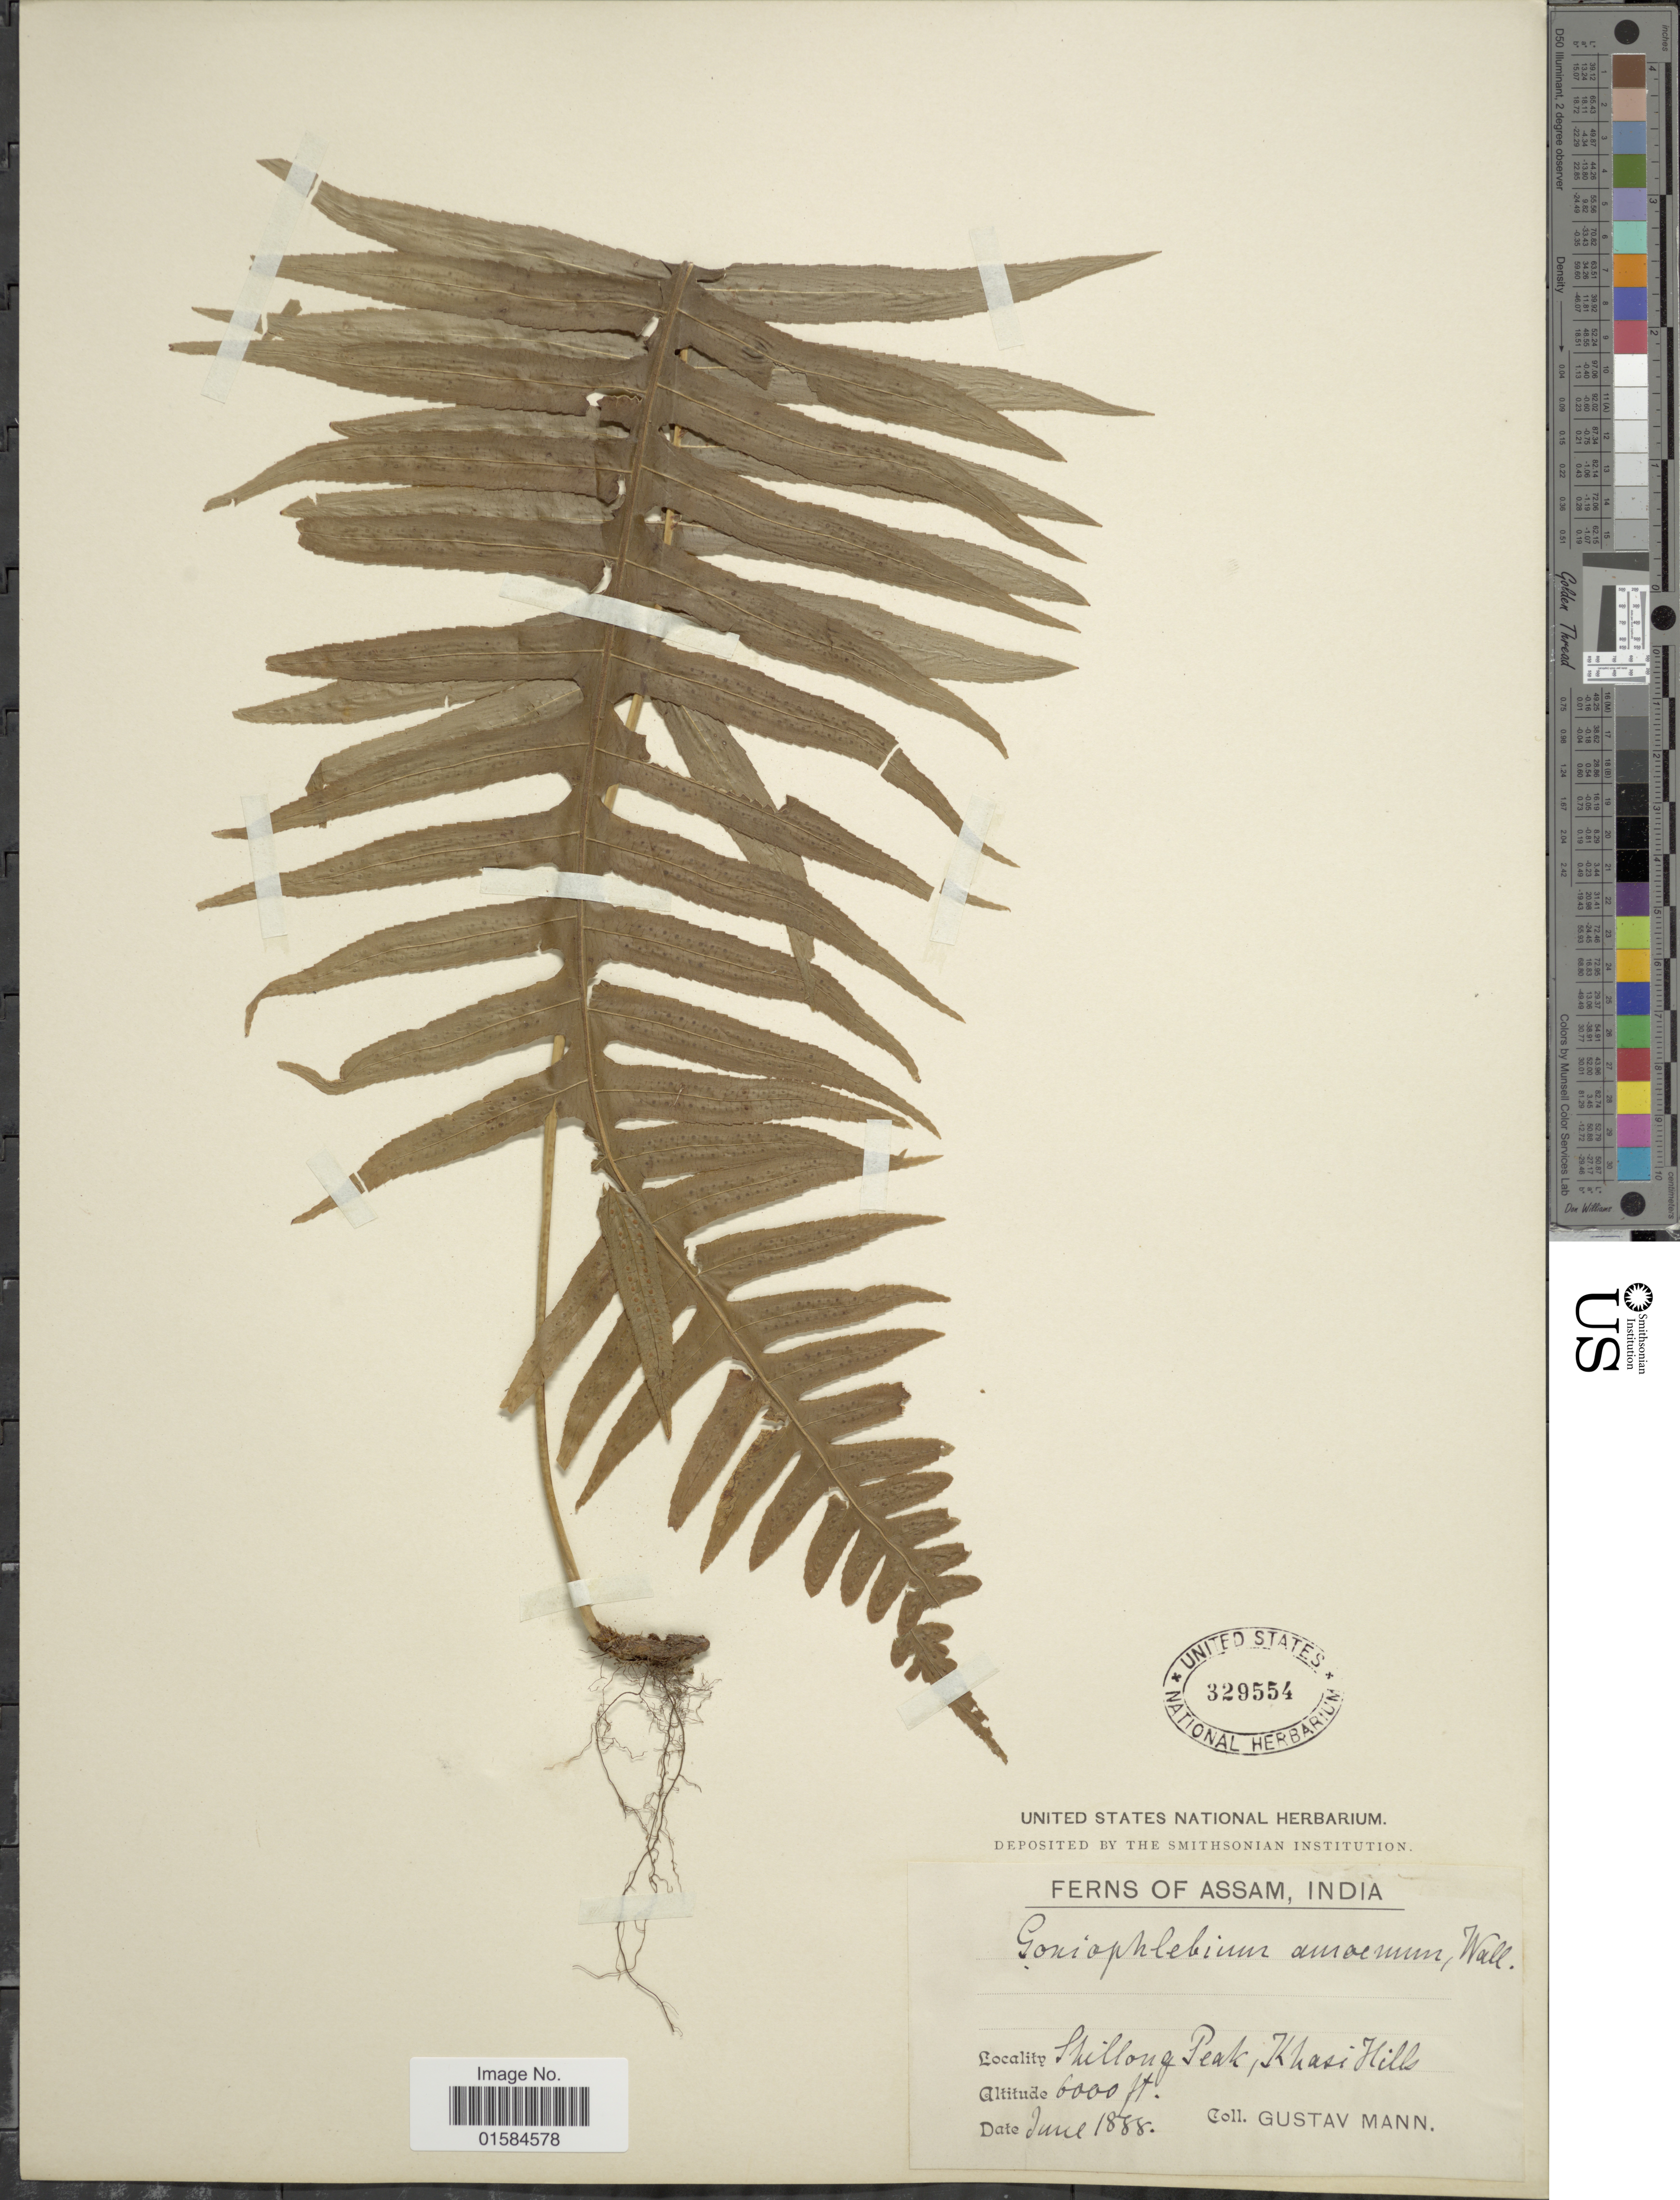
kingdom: Plantae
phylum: Tracheophyta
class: Polypodiopsida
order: Polypodiales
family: Polypodiaceae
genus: Goniophlebium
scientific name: Goniophlebium amoenum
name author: (Wall. ex Mett.) J. Sm.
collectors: G. Mann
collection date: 1888-06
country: India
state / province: Meghalaya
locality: Shillong Peak, Khasi Hills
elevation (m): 1829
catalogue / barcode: US 329554